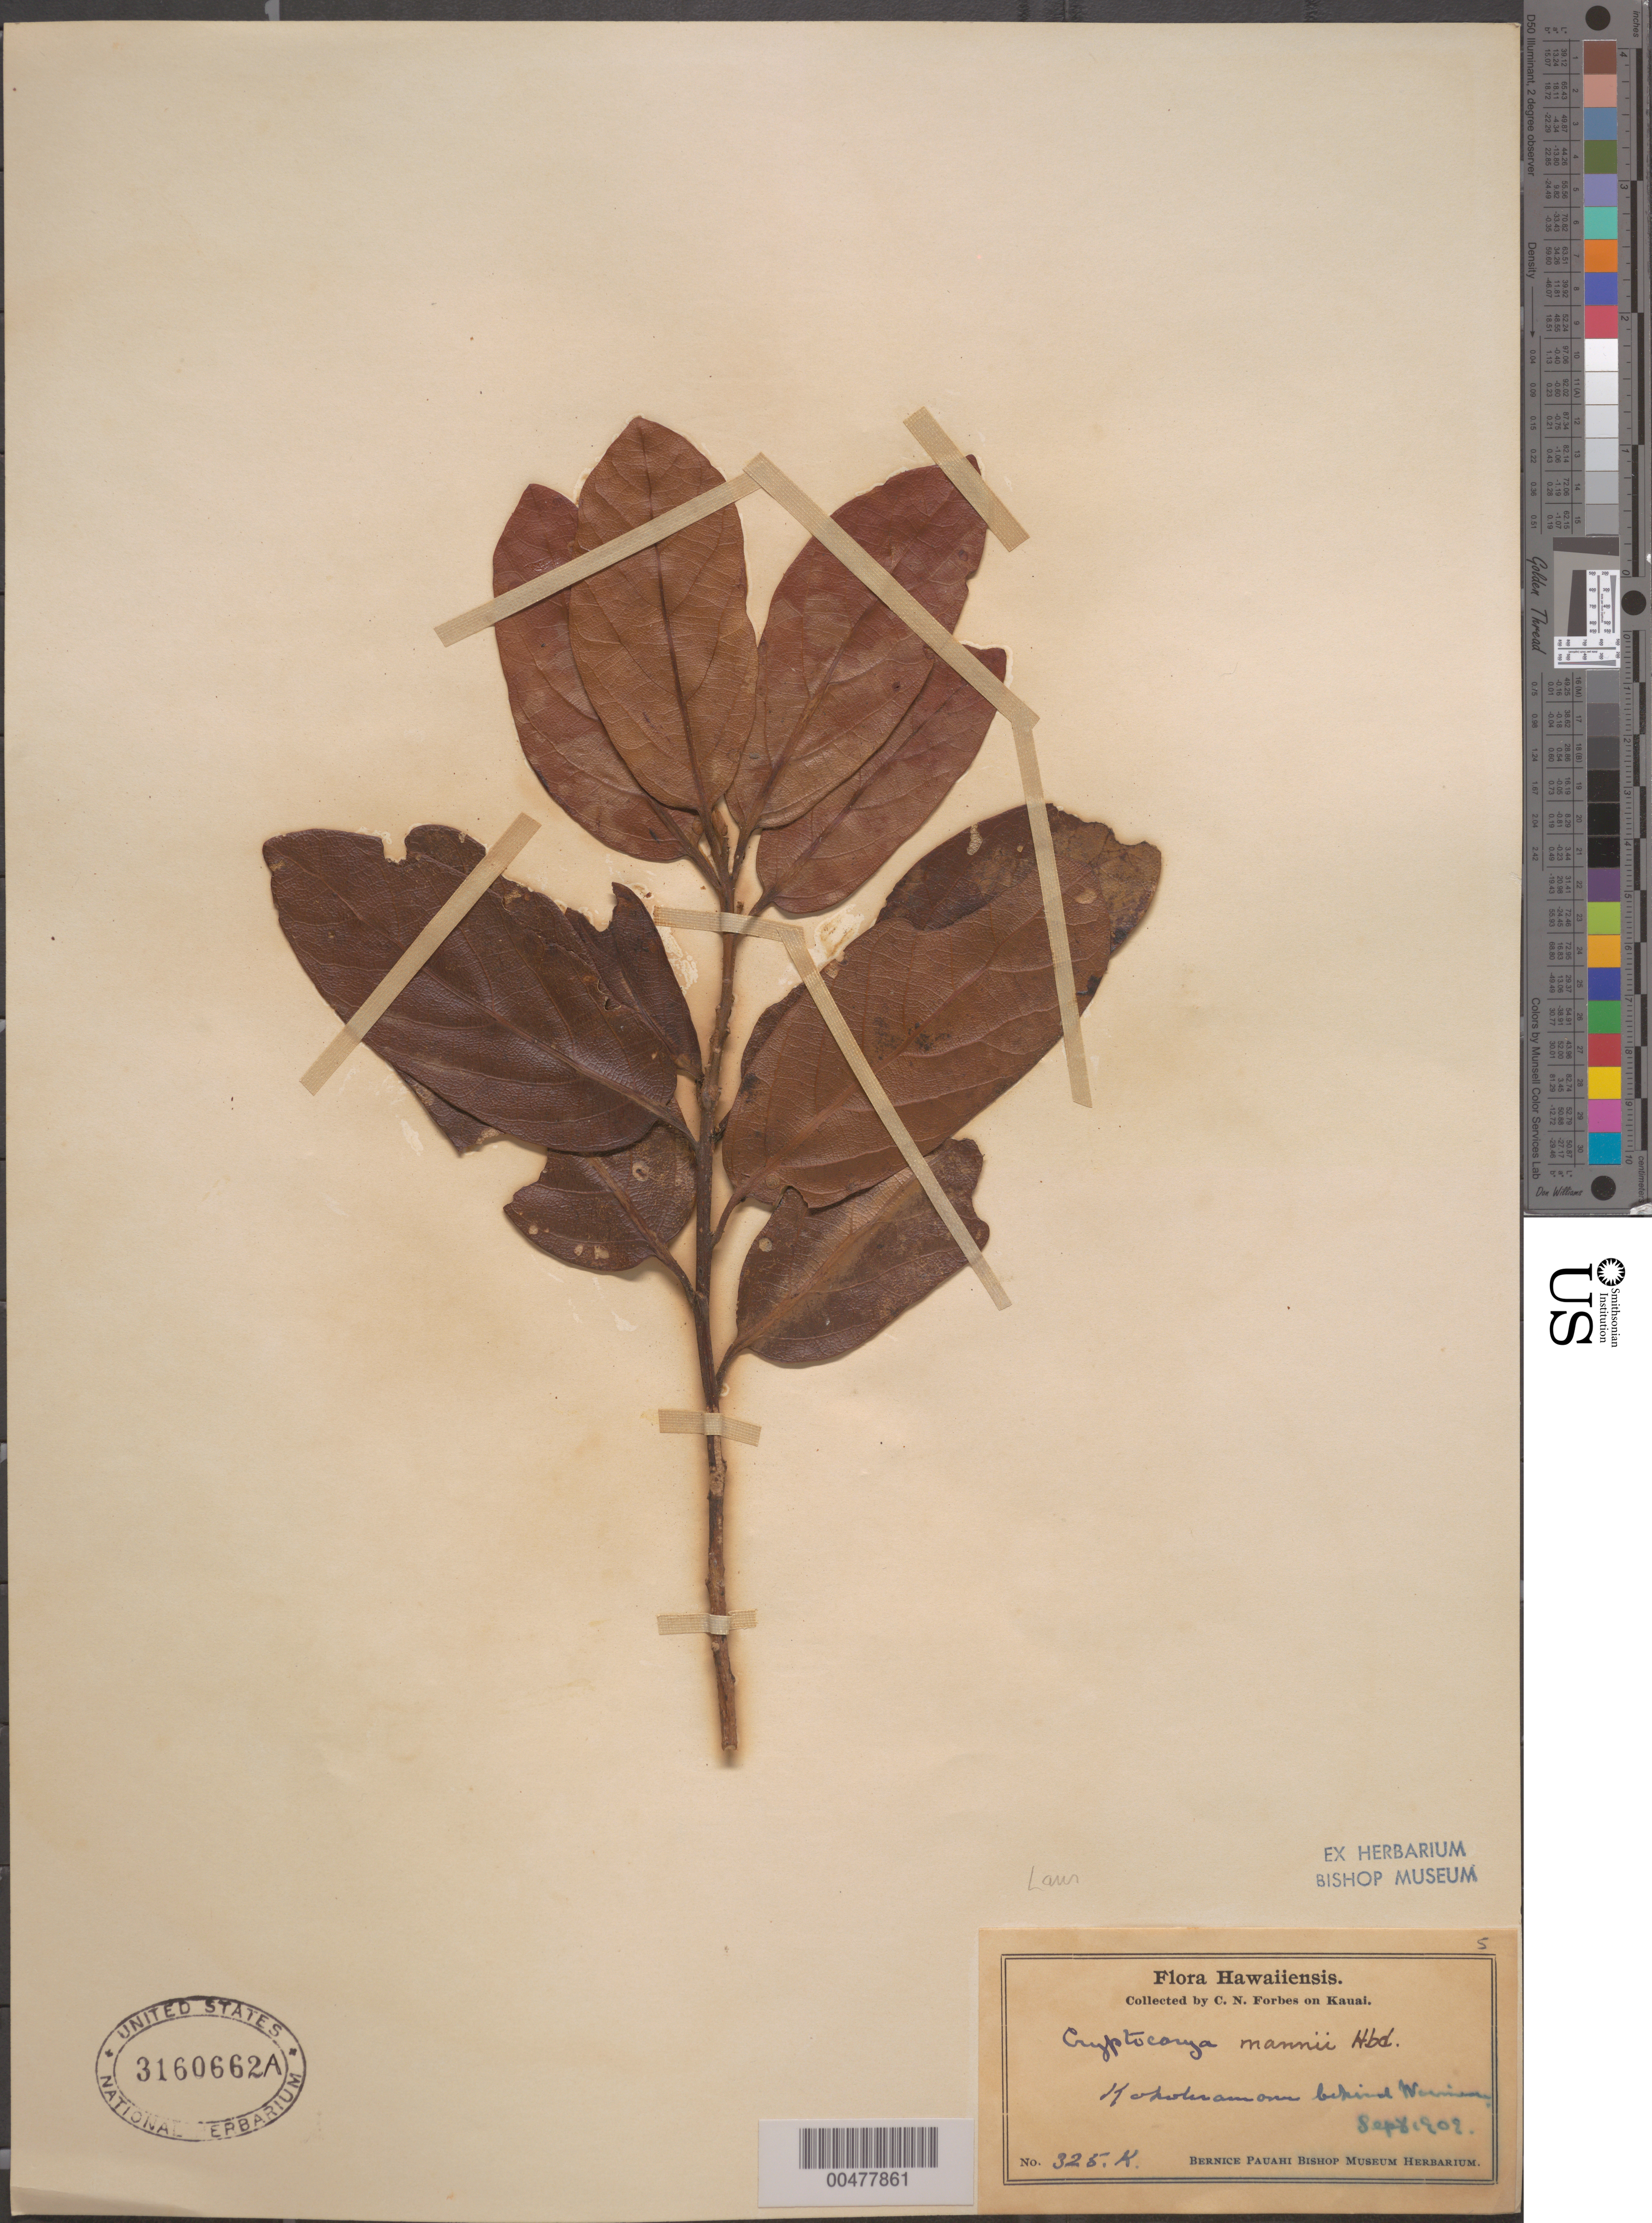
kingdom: Plantae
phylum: Tracheophyta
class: Magnoliopsida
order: Laurales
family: Lauraceae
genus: Cryptocarya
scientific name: Cryptocarya mannii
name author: Hillebr.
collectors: C. N. Forbes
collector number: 325.K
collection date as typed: Sep 1909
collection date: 1909-09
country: United States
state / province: Hawaii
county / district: Kauai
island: Kaua'i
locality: Kaholuamanu, behind Waimea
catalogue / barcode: US 3160662